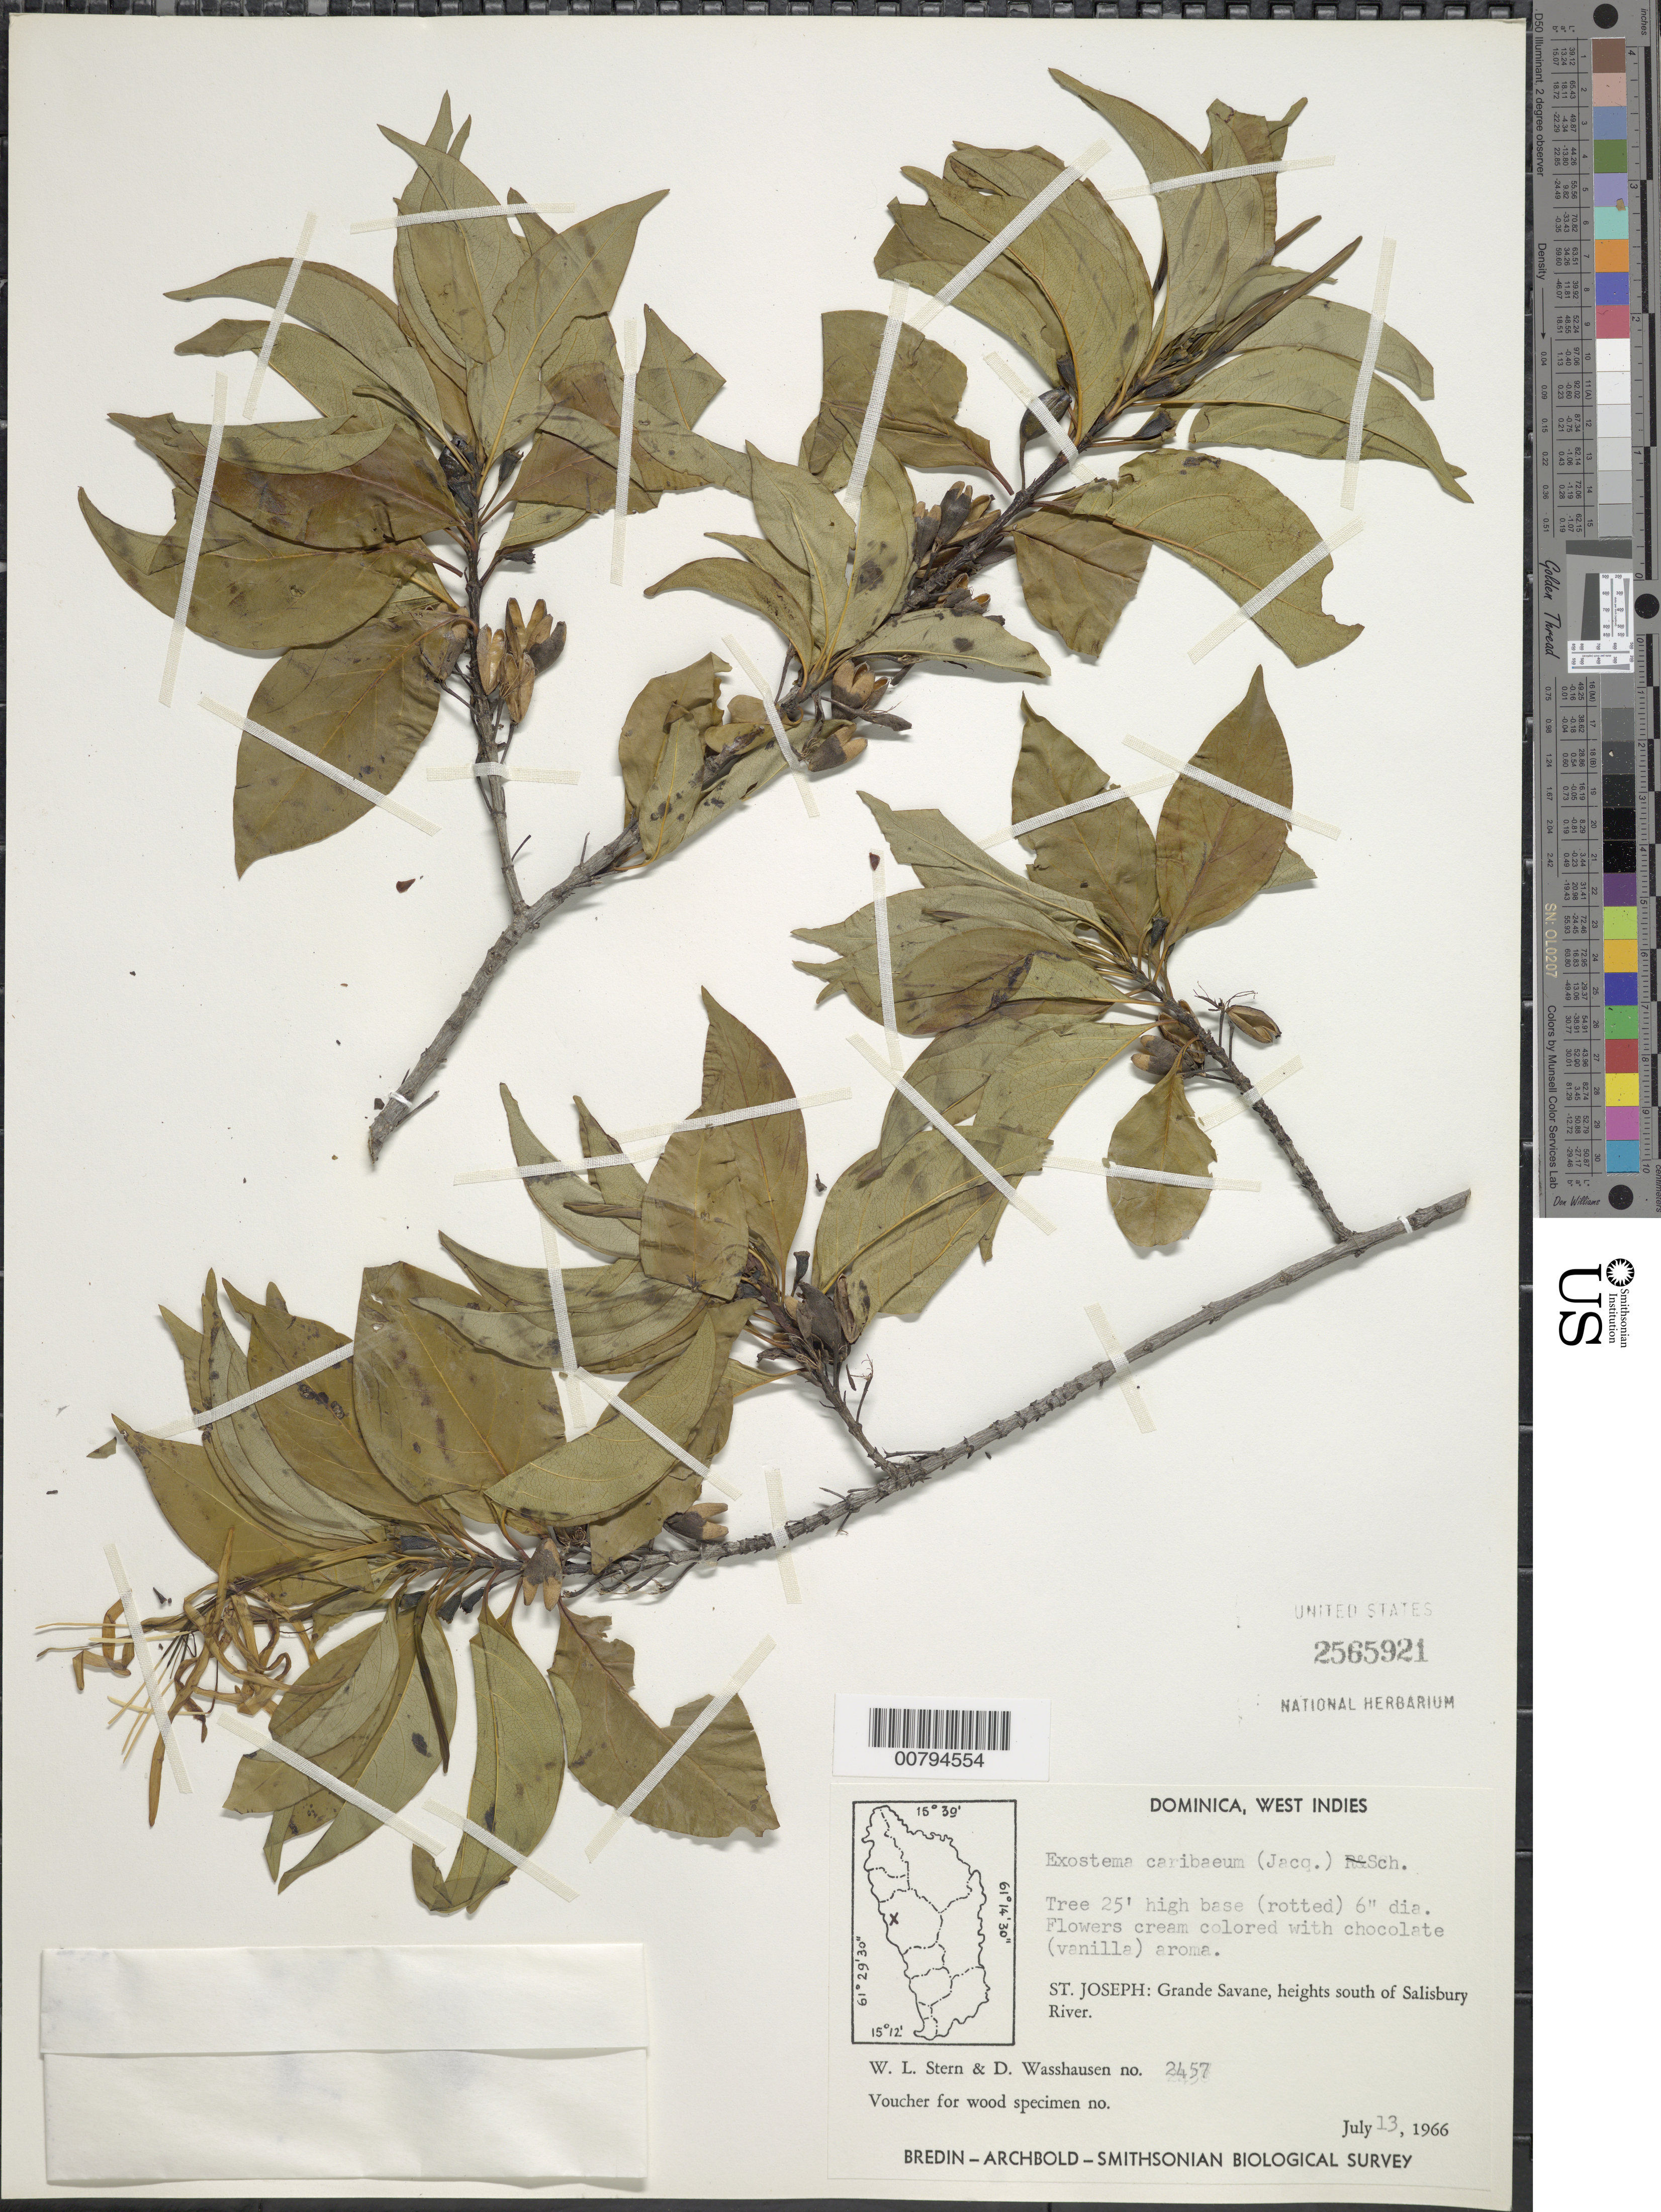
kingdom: Plantae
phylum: Tracheophyta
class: Magnoliopsida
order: Gentianales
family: Rubiaceae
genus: Exostema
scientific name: Exostema caribaeum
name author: (Jacq.) Roem. & Schult.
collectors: W. L. Stern & D. C. Wasshausen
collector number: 2457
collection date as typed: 13 Jul 1966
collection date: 1966-07-13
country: Dominica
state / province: St. Joseph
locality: Grande Savane, heights south of Salisbury River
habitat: Savanna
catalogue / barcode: US 2565921